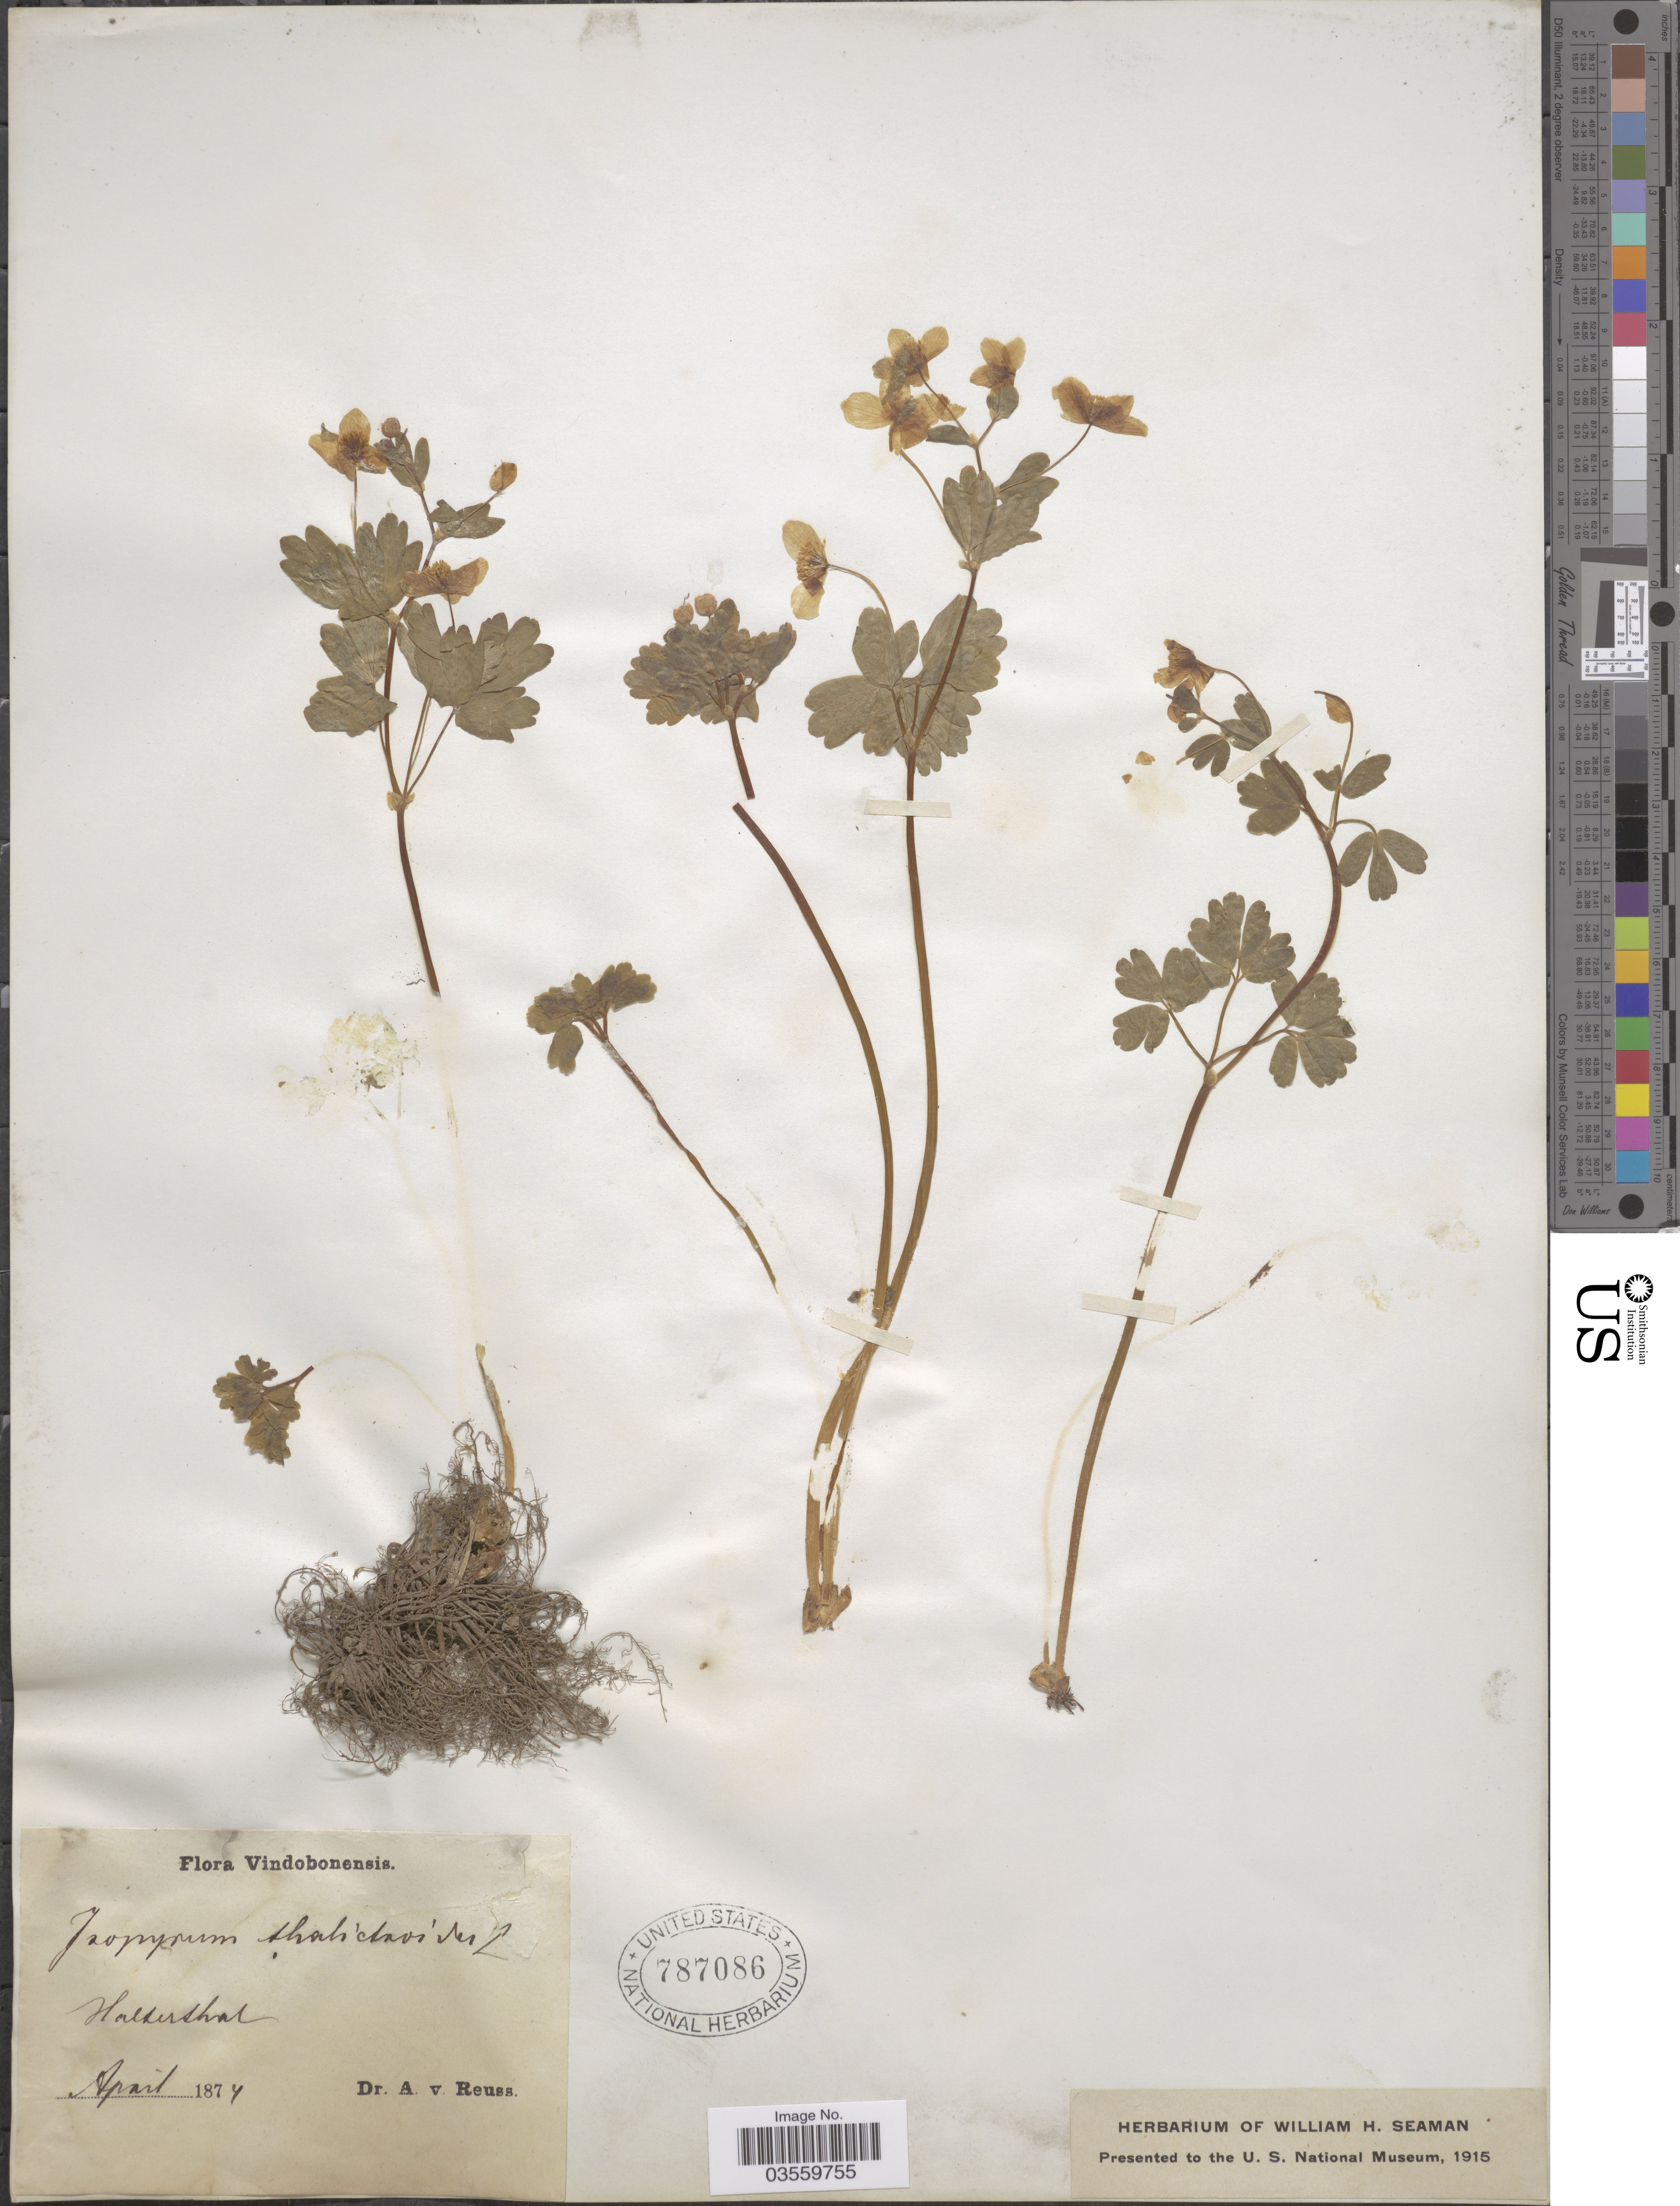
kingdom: Plantae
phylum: Tracheophyta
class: Magnoliopsida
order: Ranunculales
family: Ranunculaceae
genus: Isopyrum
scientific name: Isopyrum thalictroides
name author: L.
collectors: A. Reuss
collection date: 1874-04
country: Austria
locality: Halterthal. Vindobenensis.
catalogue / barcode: US 787086